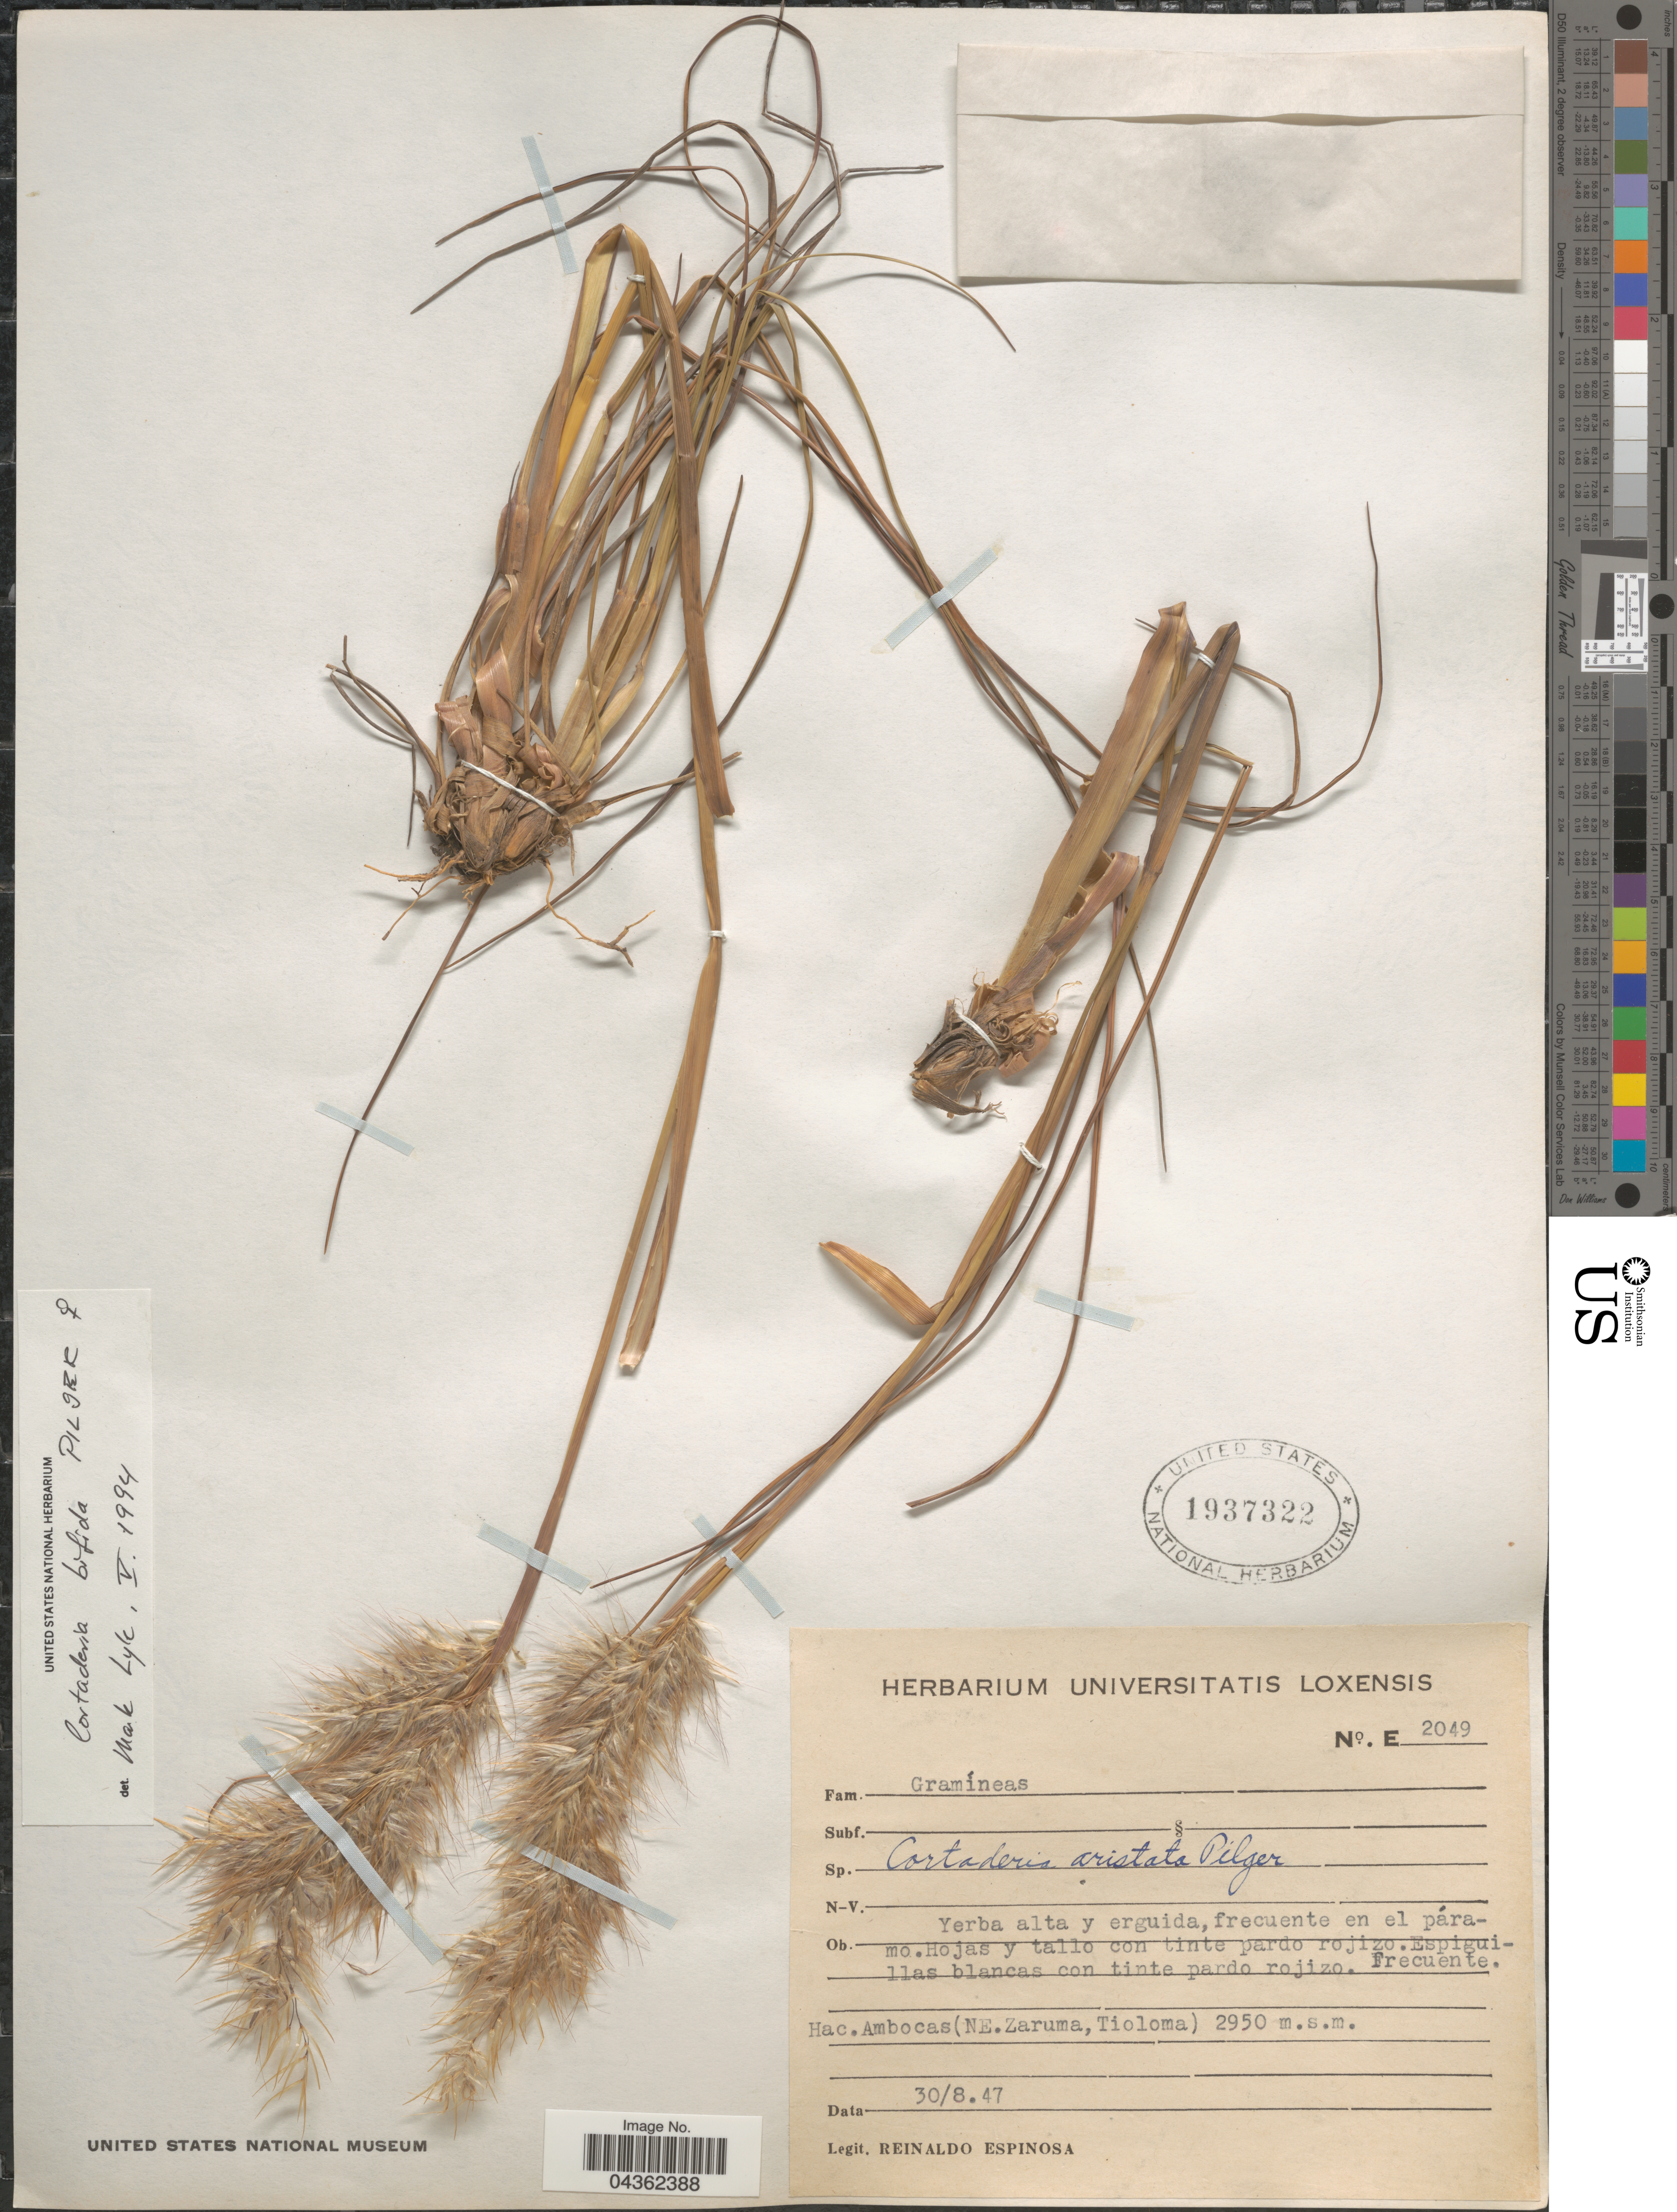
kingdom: Plantae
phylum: Tracheophyta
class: Liliopsida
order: Poales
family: Poaceae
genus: Cortaderia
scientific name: Cortaderia bifida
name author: Pilg.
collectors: R. Espinosa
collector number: E2049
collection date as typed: Transcribed d/m/y: 30/8/47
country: Ecuador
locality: Hac. Ambocas (NE. Zaruma, Tioloma).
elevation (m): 2950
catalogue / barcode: US 1937322